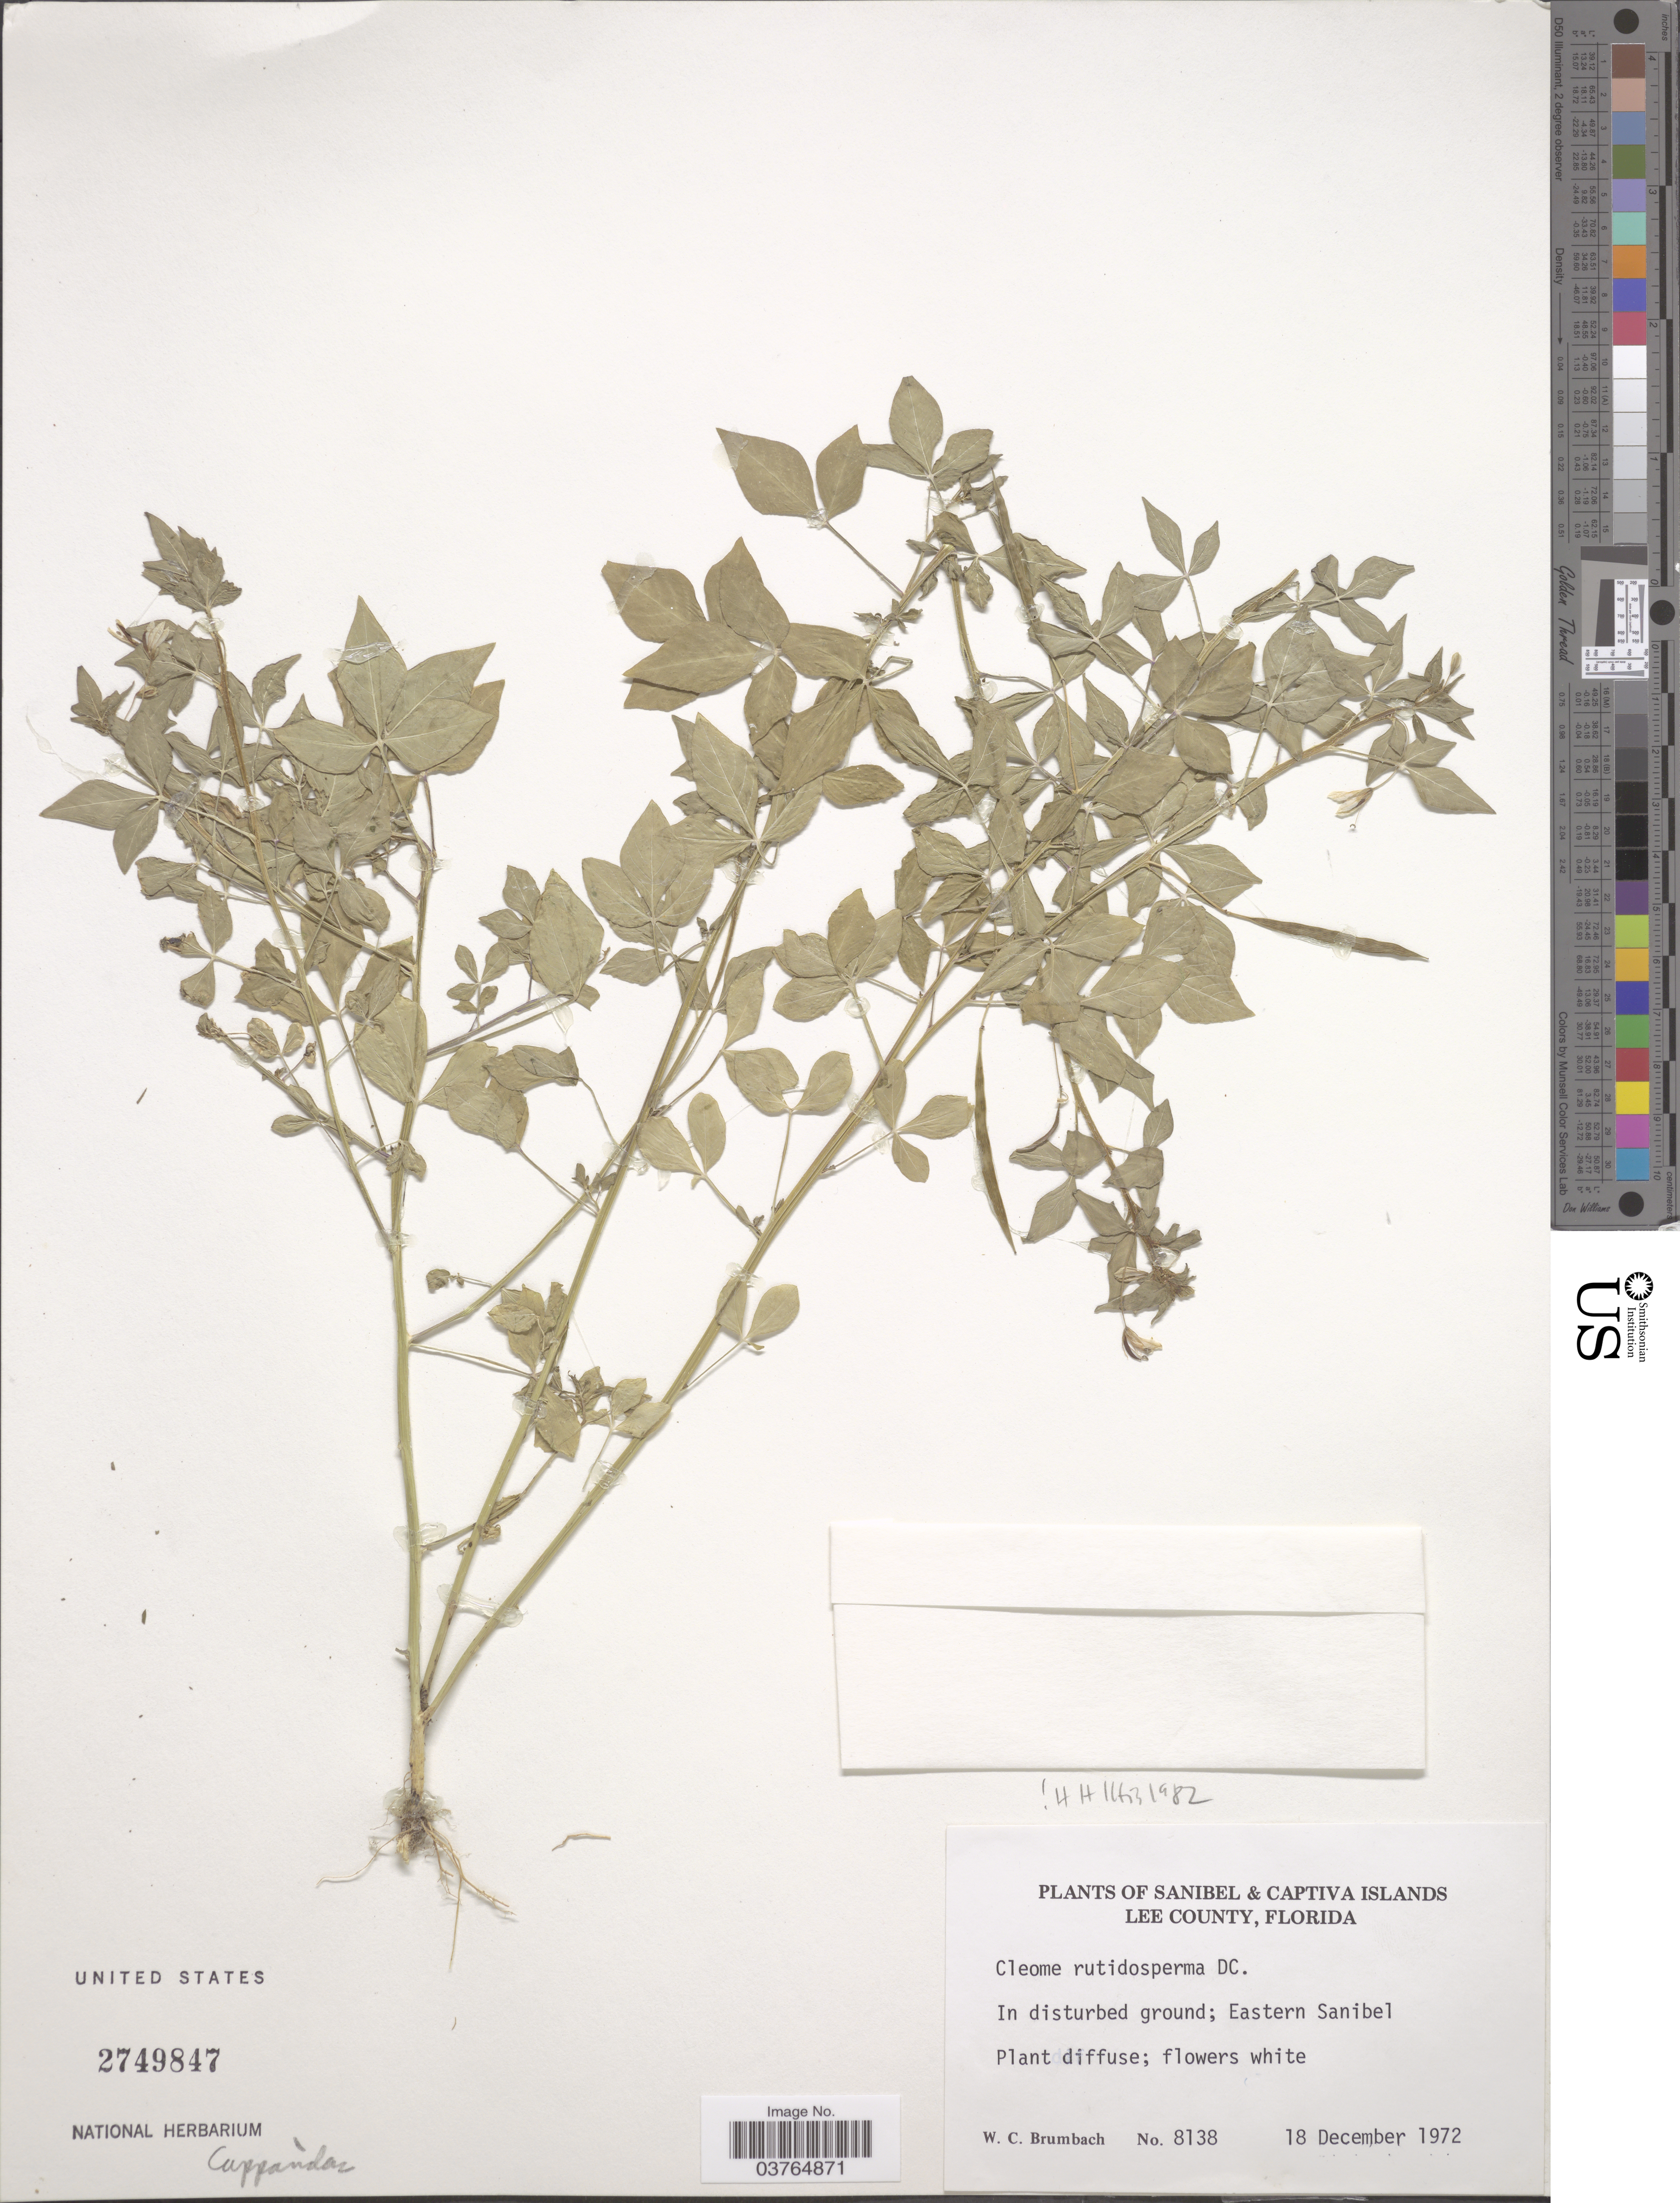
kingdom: Plantae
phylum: Tracheophyta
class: Magnoliopsida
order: Brassicales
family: Cleomaceae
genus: Sieruela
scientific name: Sieruela rutidosperma var. rutidosperma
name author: (DC.) Roalson & J.C. Hall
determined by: Strong, Mark T., (BOT), Smithsonian Institution - National Museum of Natural History (UNITED STATES)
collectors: W. C. Brumbach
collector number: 8138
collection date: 1972-12-18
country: United States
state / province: Florida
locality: Sanibel & Captiva Islands. Lee County. Eastern Sanibel.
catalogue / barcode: US 2749847